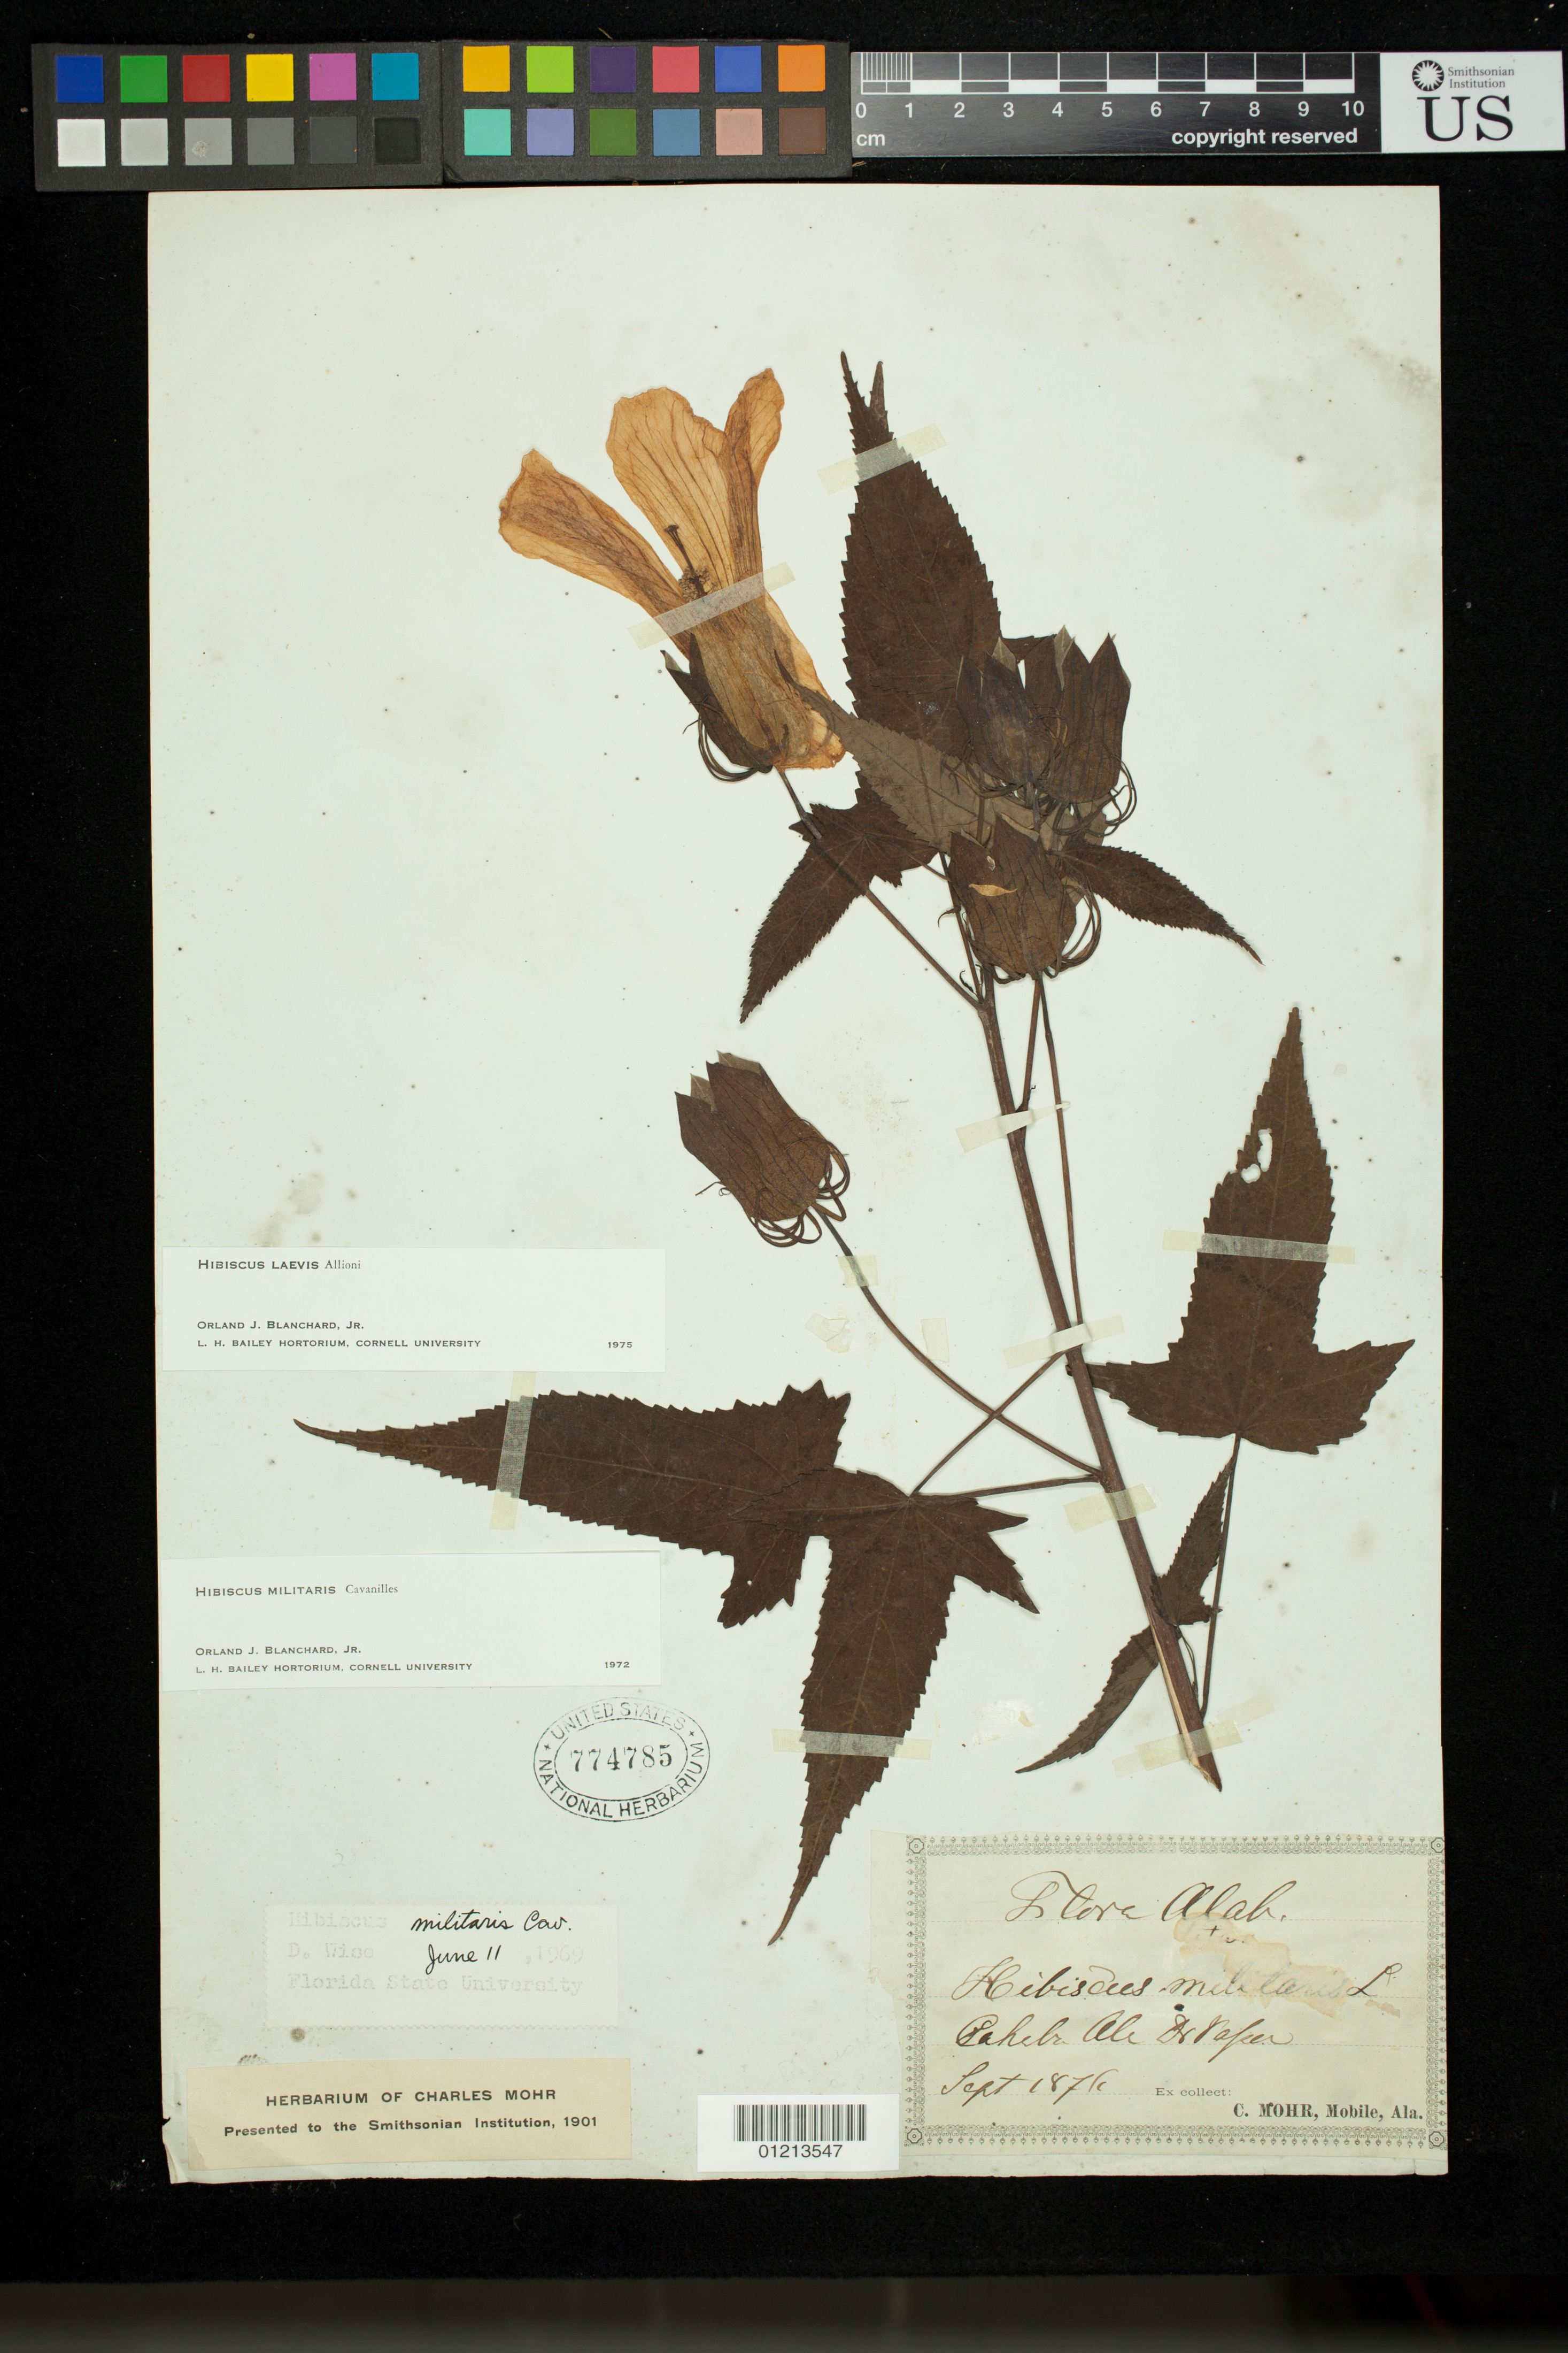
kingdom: Plantae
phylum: Tracheophyta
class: Magnoliopsida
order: Malvales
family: Malvaceae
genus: Hibiscus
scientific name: Hibiscus laevis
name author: All.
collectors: ex herb. C. Mohr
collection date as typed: Sep 187-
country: United States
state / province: Alabama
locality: Caheba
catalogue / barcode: US 774785